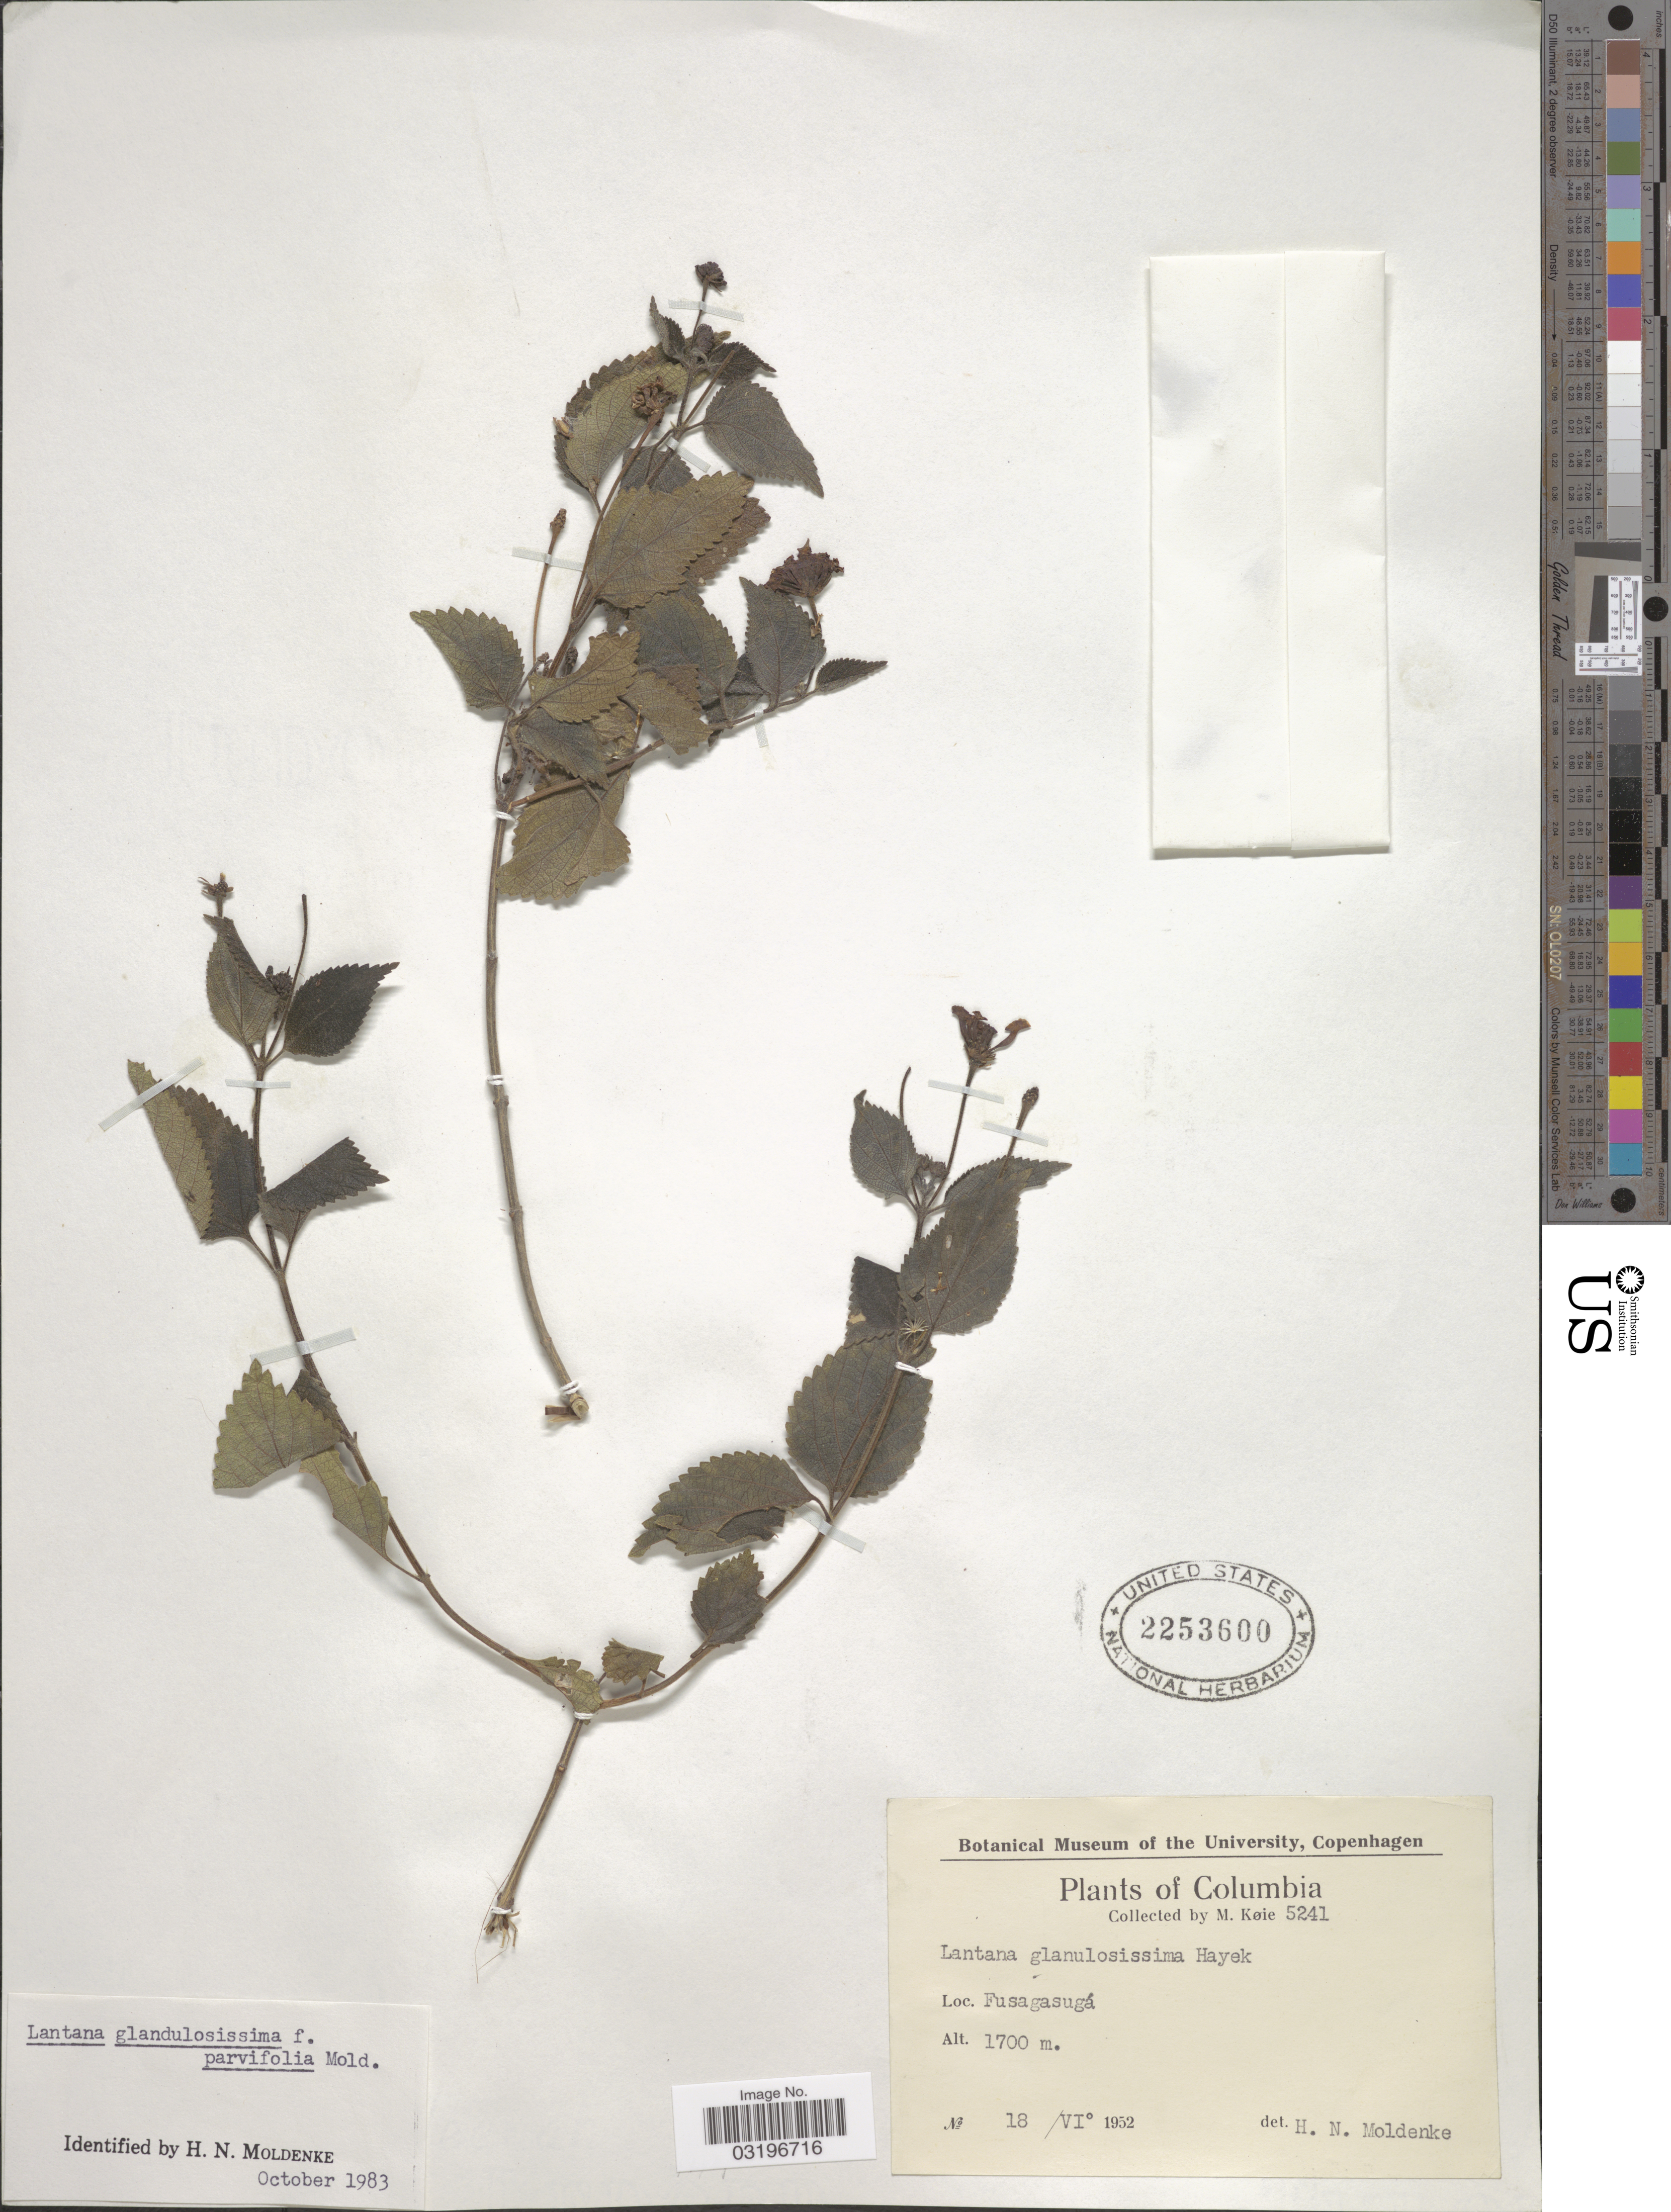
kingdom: Plantae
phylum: Tracheophyta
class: Magnoliopsida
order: Lamiales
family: Verbenaceae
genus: Lantana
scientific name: Lantana glandulosissima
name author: Hayek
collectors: M. Köie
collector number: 5241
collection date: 1952-06-18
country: Colombia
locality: Fusagasugá.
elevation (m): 1700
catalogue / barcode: US 2253600